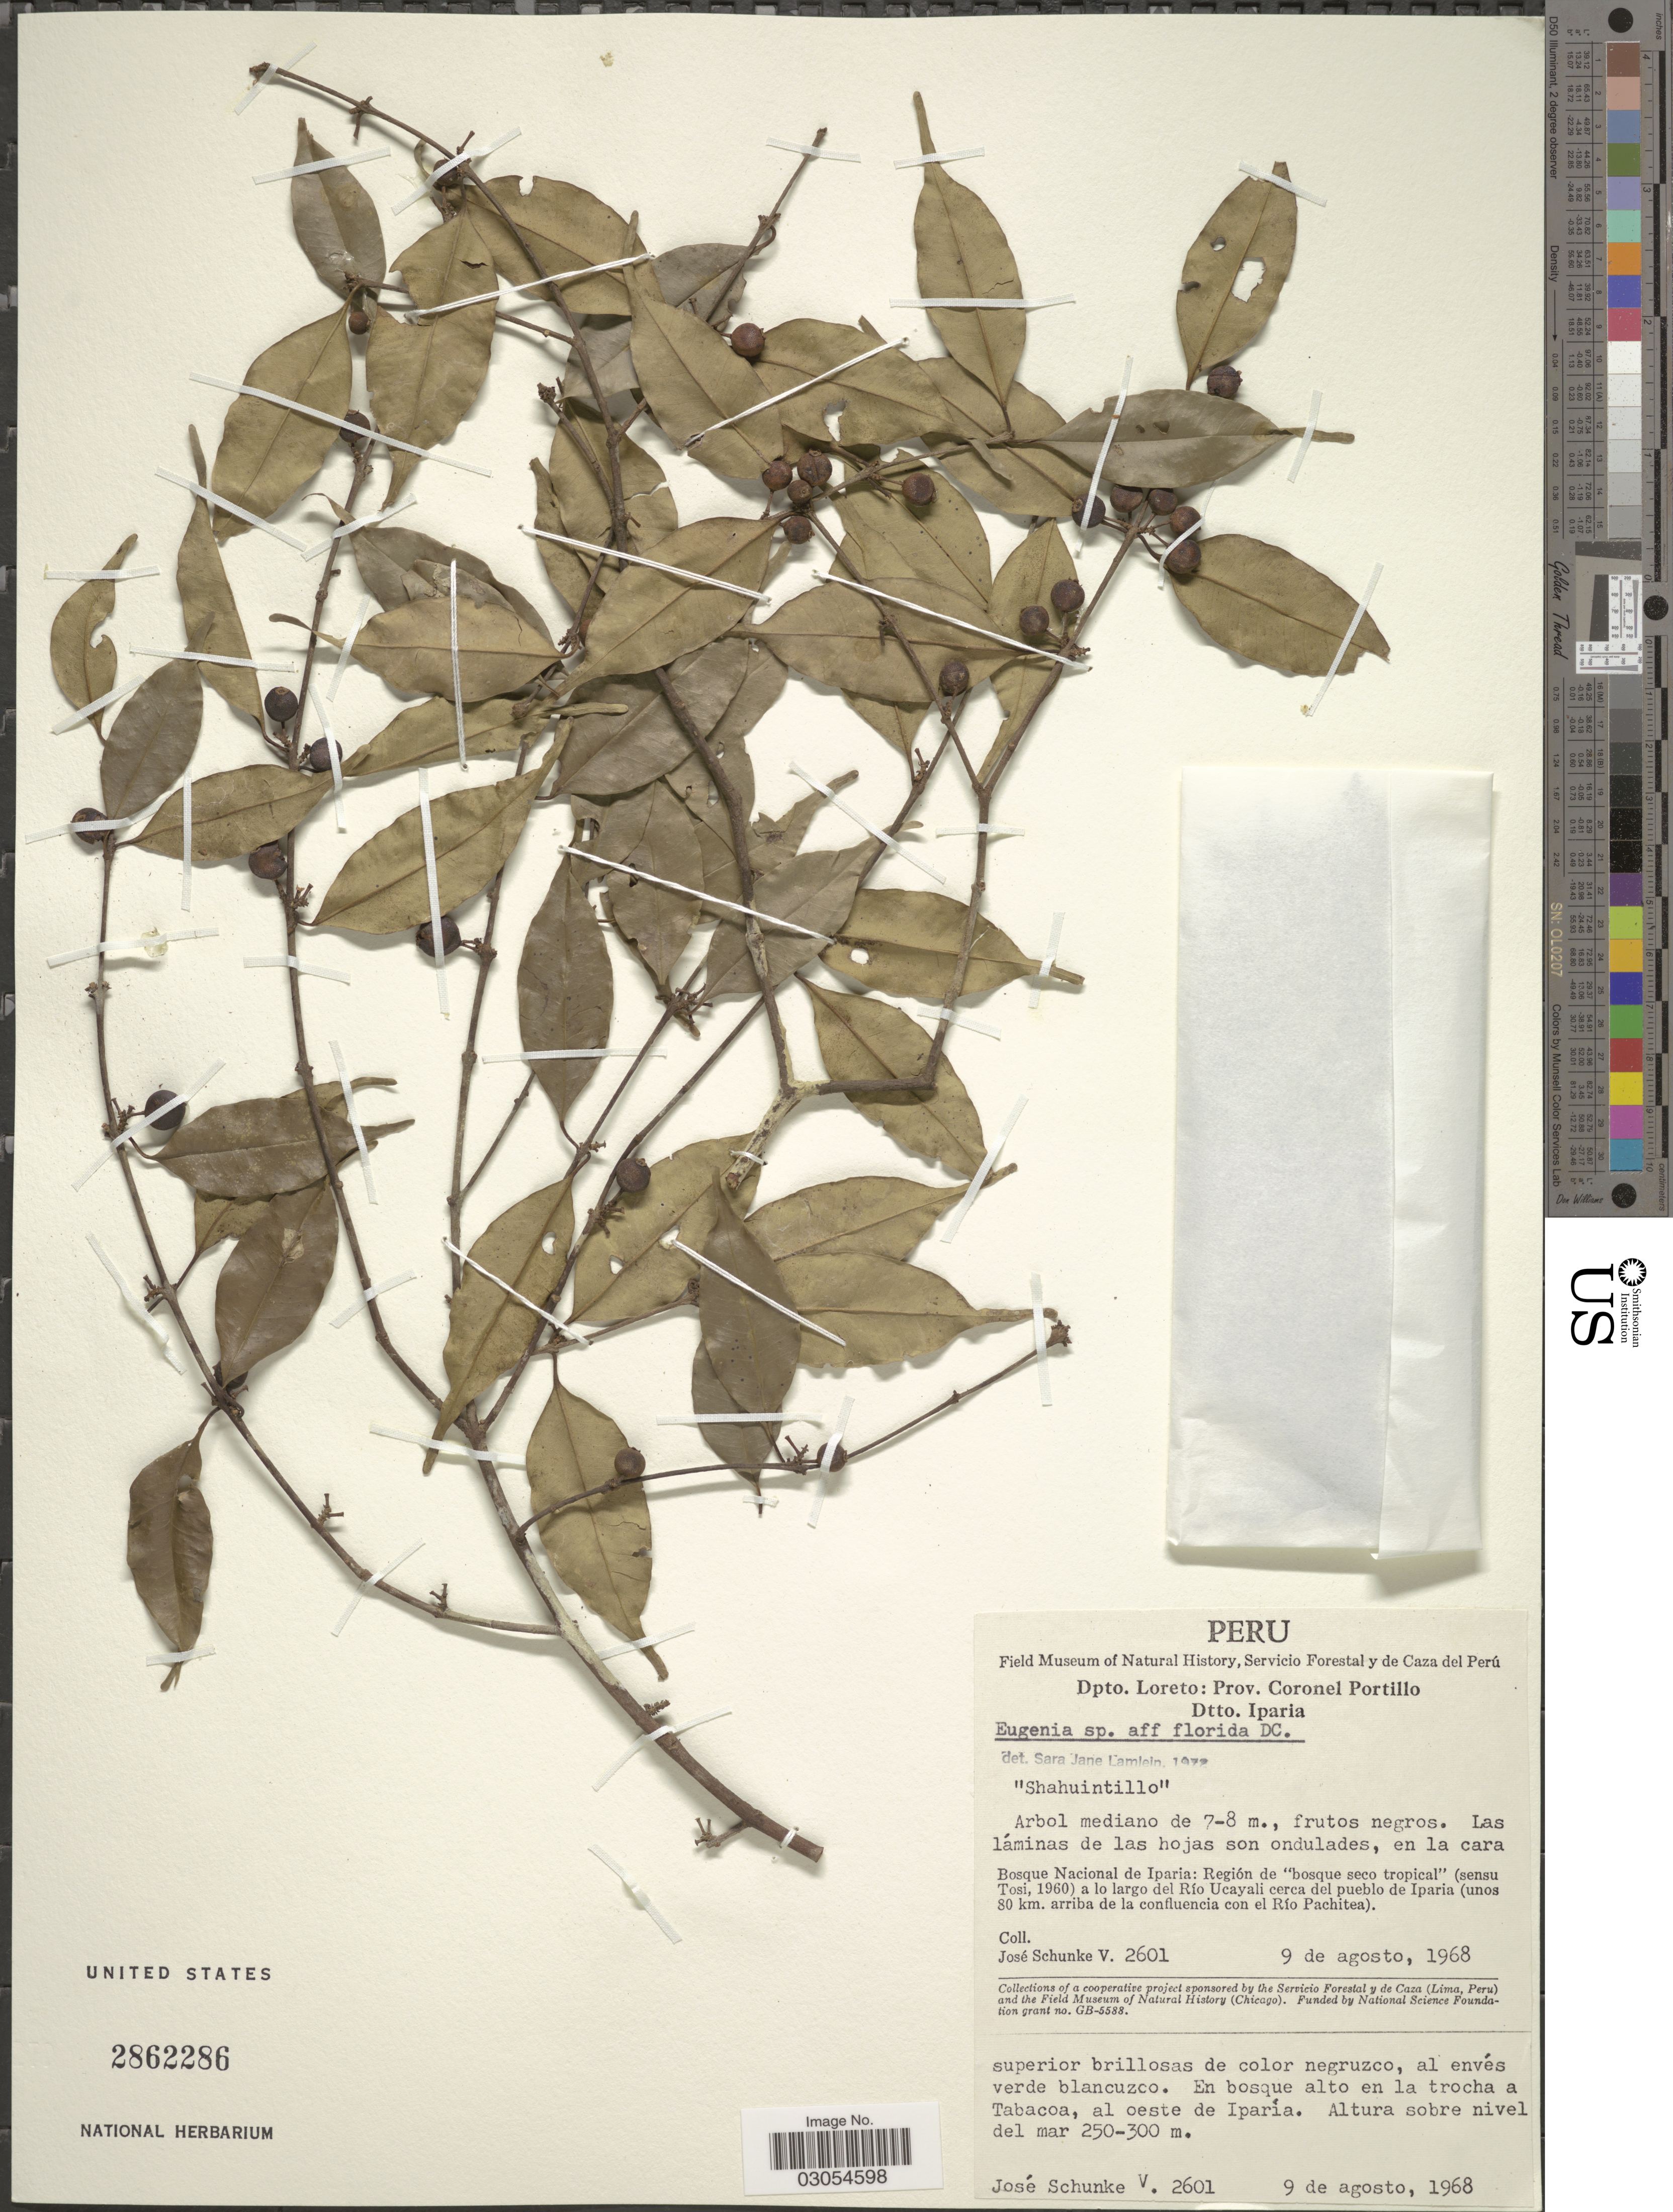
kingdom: Plantae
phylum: Tracheophyta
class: Magnoliopsida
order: Myrtales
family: Myrtaceae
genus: Eugenia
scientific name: Eugenia florida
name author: DC.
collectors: J. Schunke Vigo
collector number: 2601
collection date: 1968-08-09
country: Peru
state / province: Loreto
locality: Dpto. Loreto: Prov. Coronel Portillo. Dtto. Iparia. Bosque Nacional de Iparia: Región de "bosque seco tropical" a lo largo del Río Ucayali cerca del pueblo de Iparia (unos 80 km. arriba de la confluencia con el Río Pachitea). En bosque alto en la trocha a Tabacoa, al oeste de Iparía.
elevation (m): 250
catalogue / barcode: US 2862286